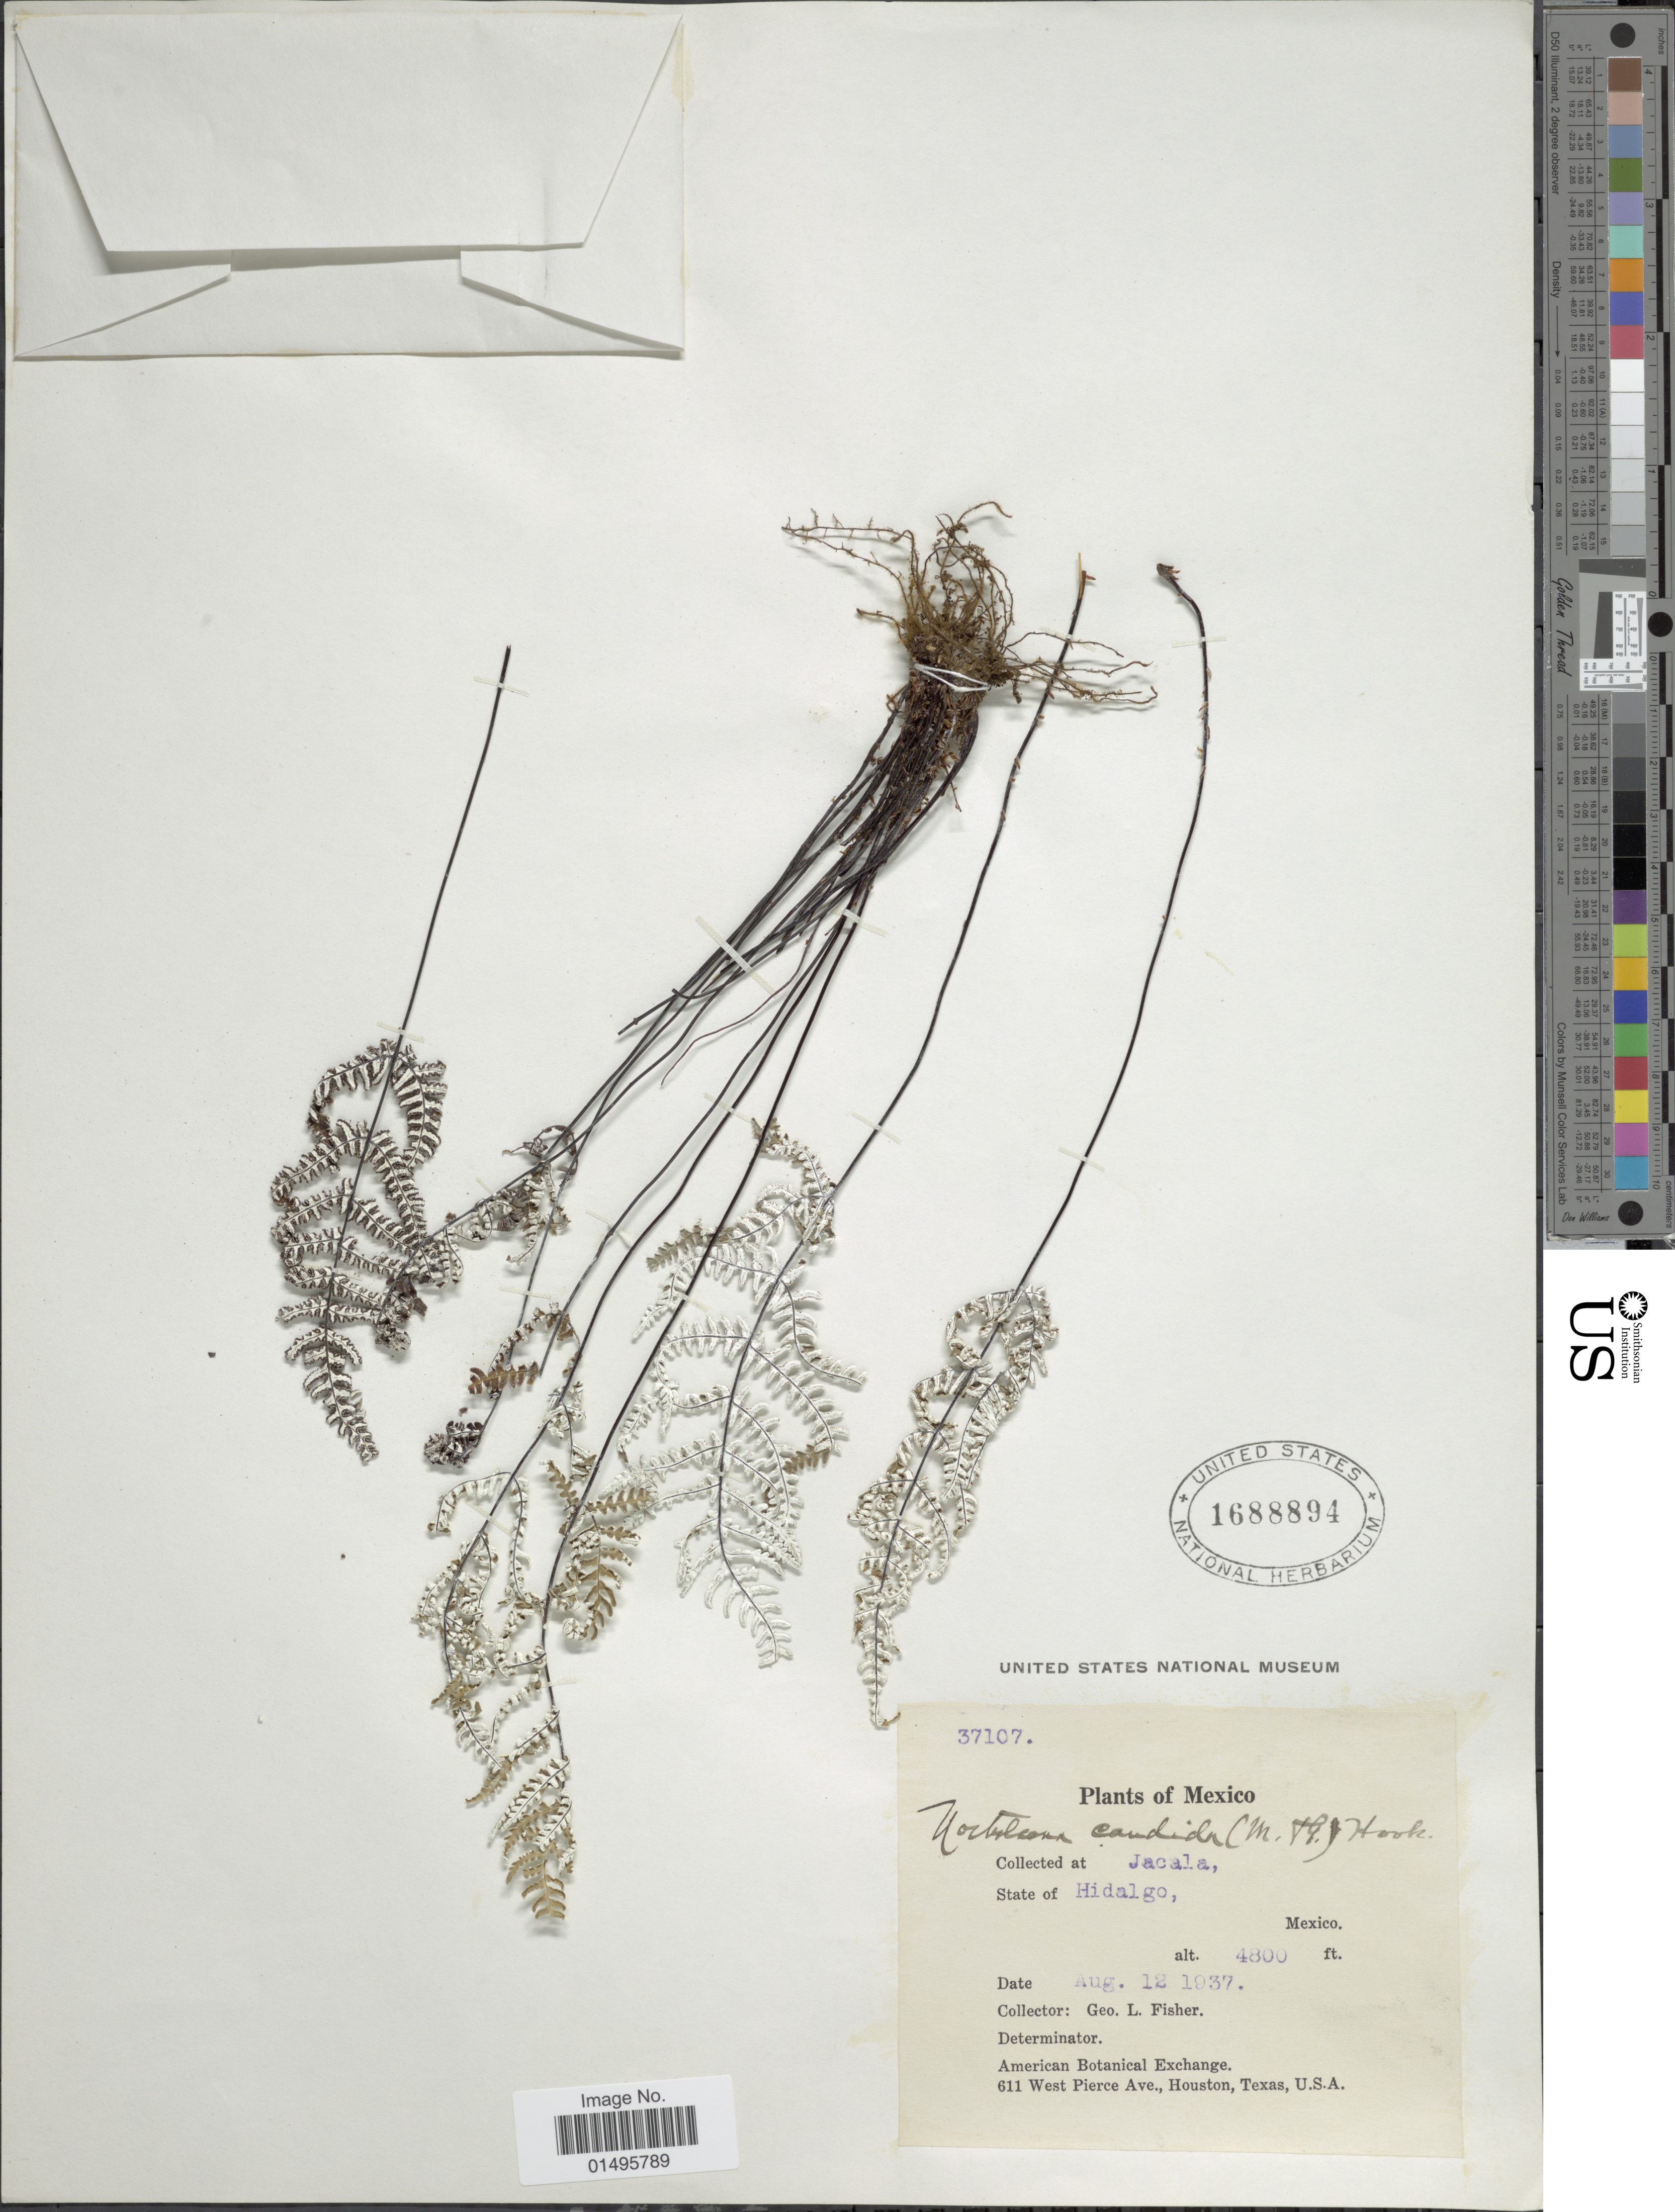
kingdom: Plantae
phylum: Tracheophyta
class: Polypodiopsida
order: Polypodiales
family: Pteridaceae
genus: Notholaena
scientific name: Notholaena candida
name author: (M. Martens) Hook.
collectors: G. L. Fisher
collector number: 37107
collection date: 1937-08-12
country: Mexico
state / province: Hidalgo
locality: Jacala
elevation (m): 1463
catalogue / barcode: US 1688894